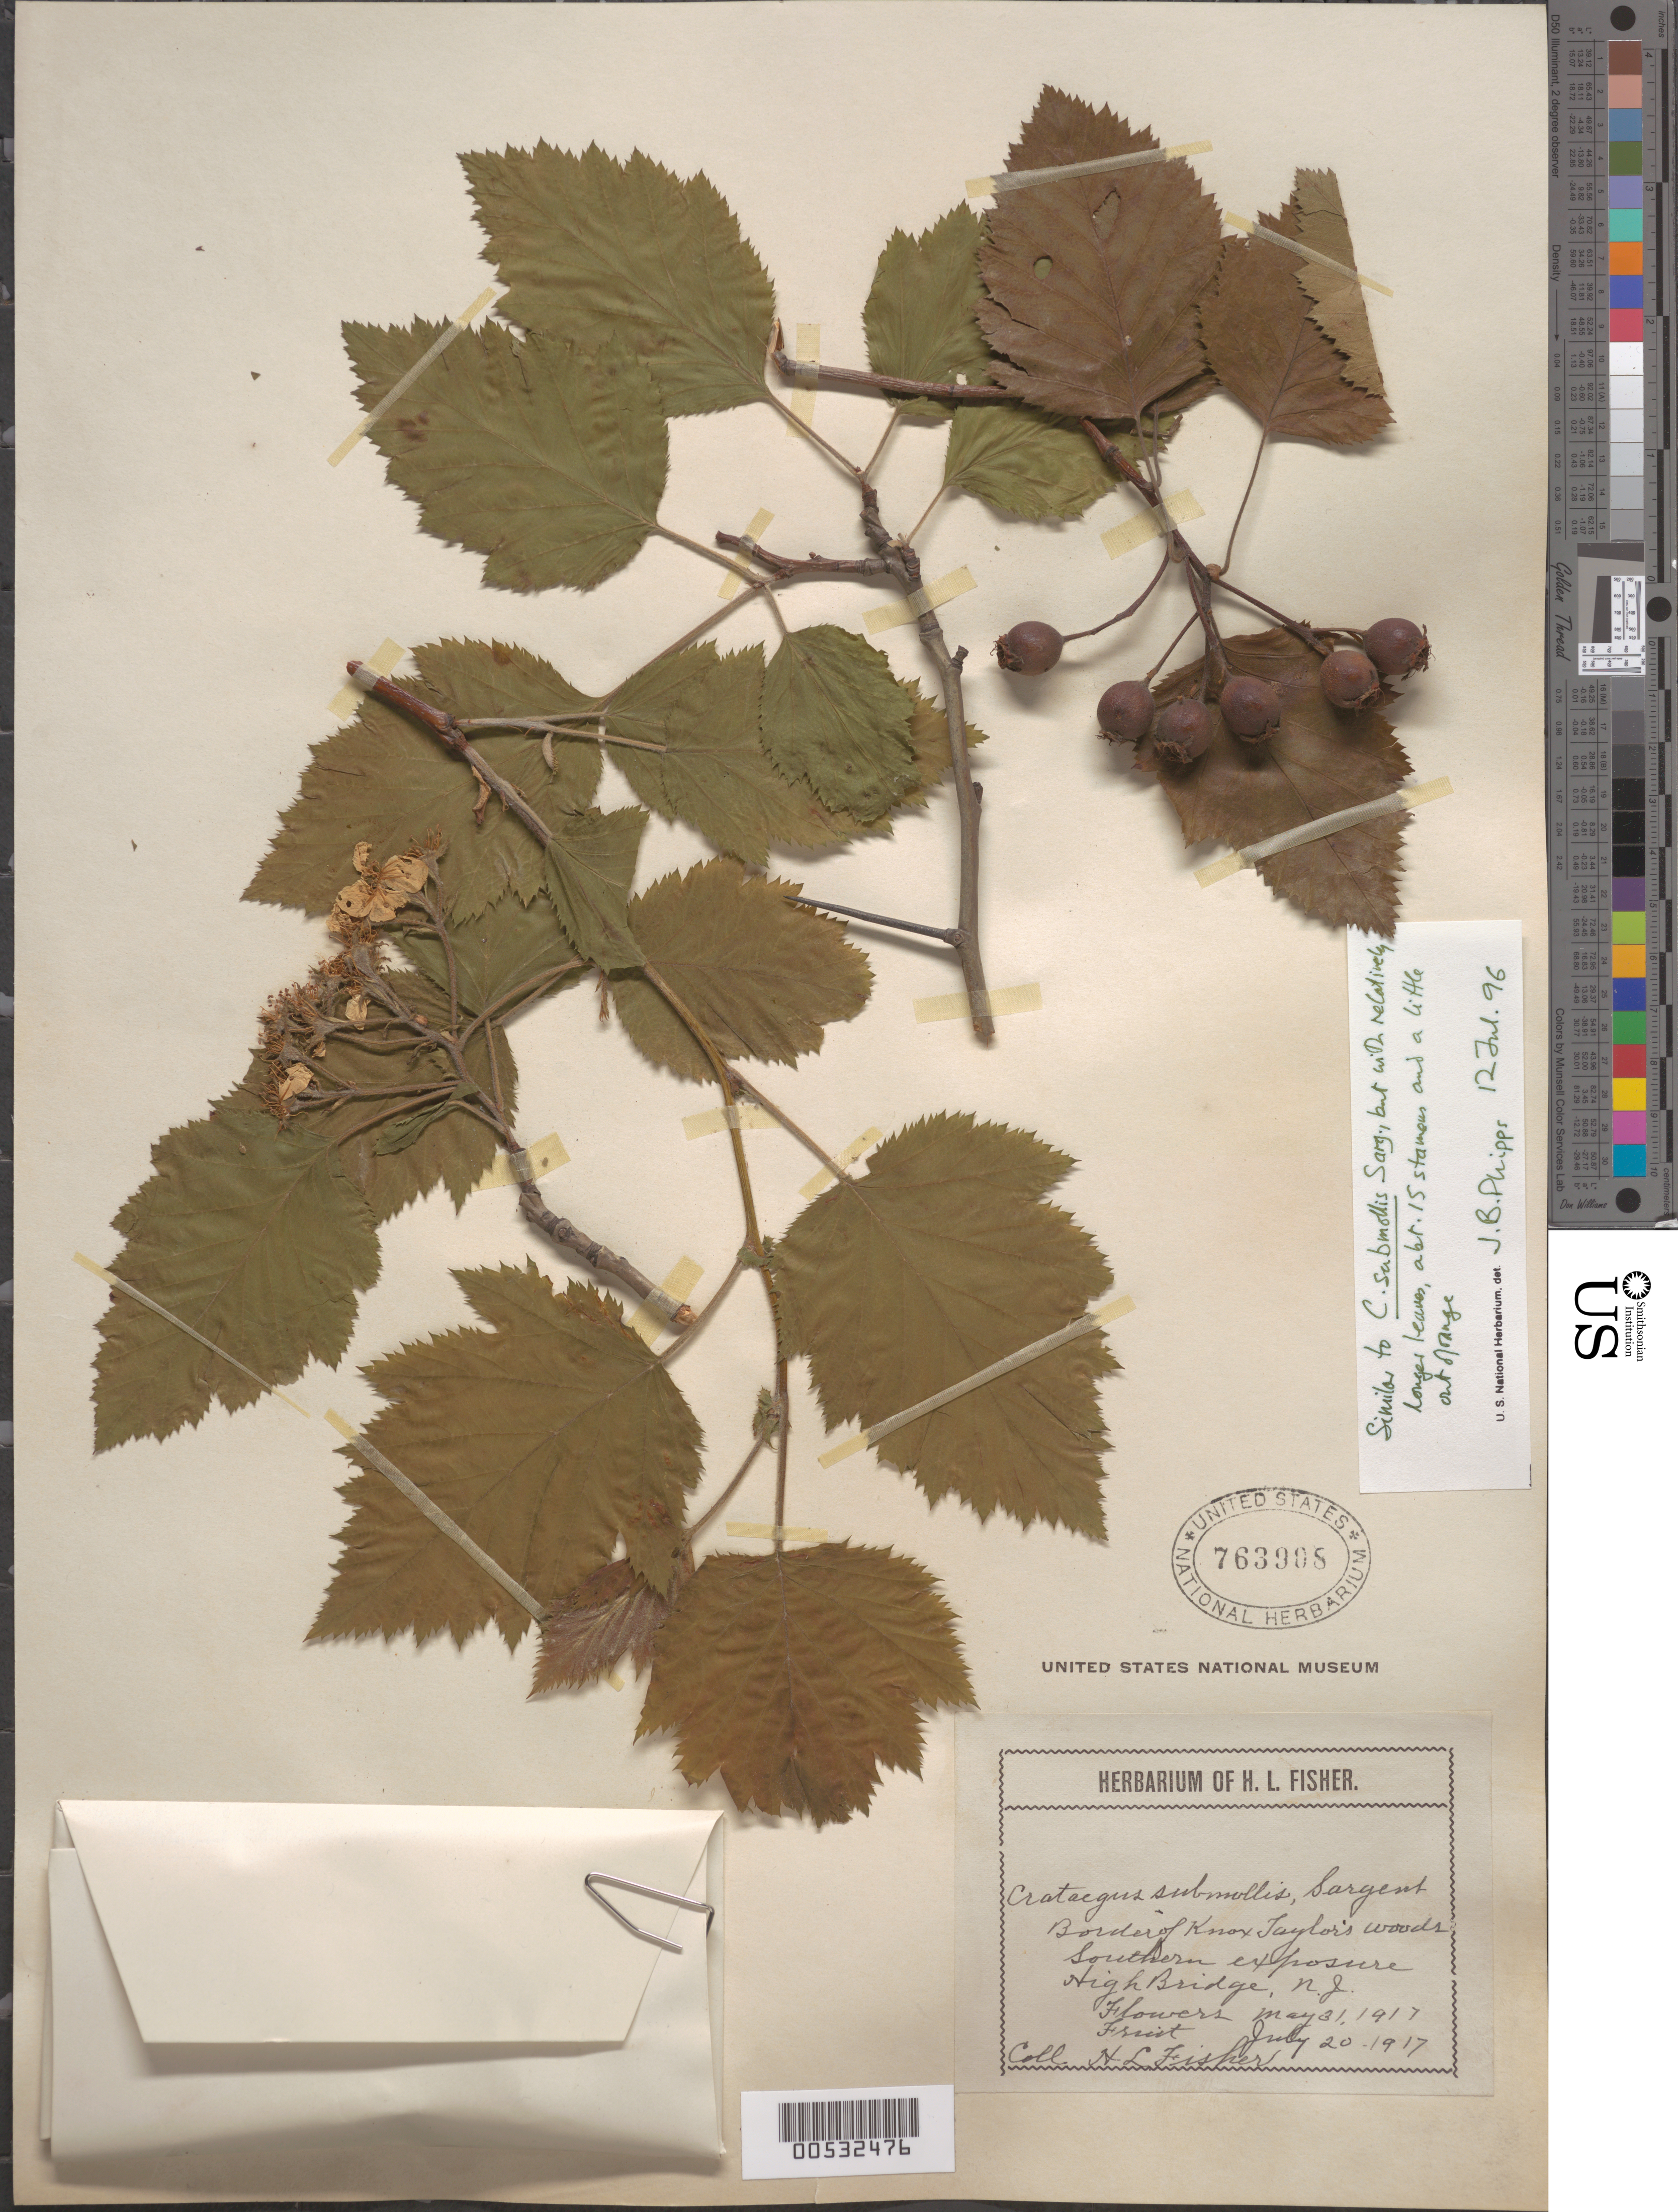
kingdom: Plantae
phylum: Tracheophyta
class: Magnoliopsida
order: Rosales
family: Rosaceae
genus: Crataegus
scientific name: Crataegus submollis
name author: Sarg.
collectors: H. L. Fisher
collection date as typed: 31 May 1917 and 20 Jul 1917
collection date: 1917-05-31,1917-07-20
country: United States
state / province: New Jersey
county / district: Hunterdon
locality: High Bridge, border of Knox Taylor's woods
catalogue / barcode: US 763908